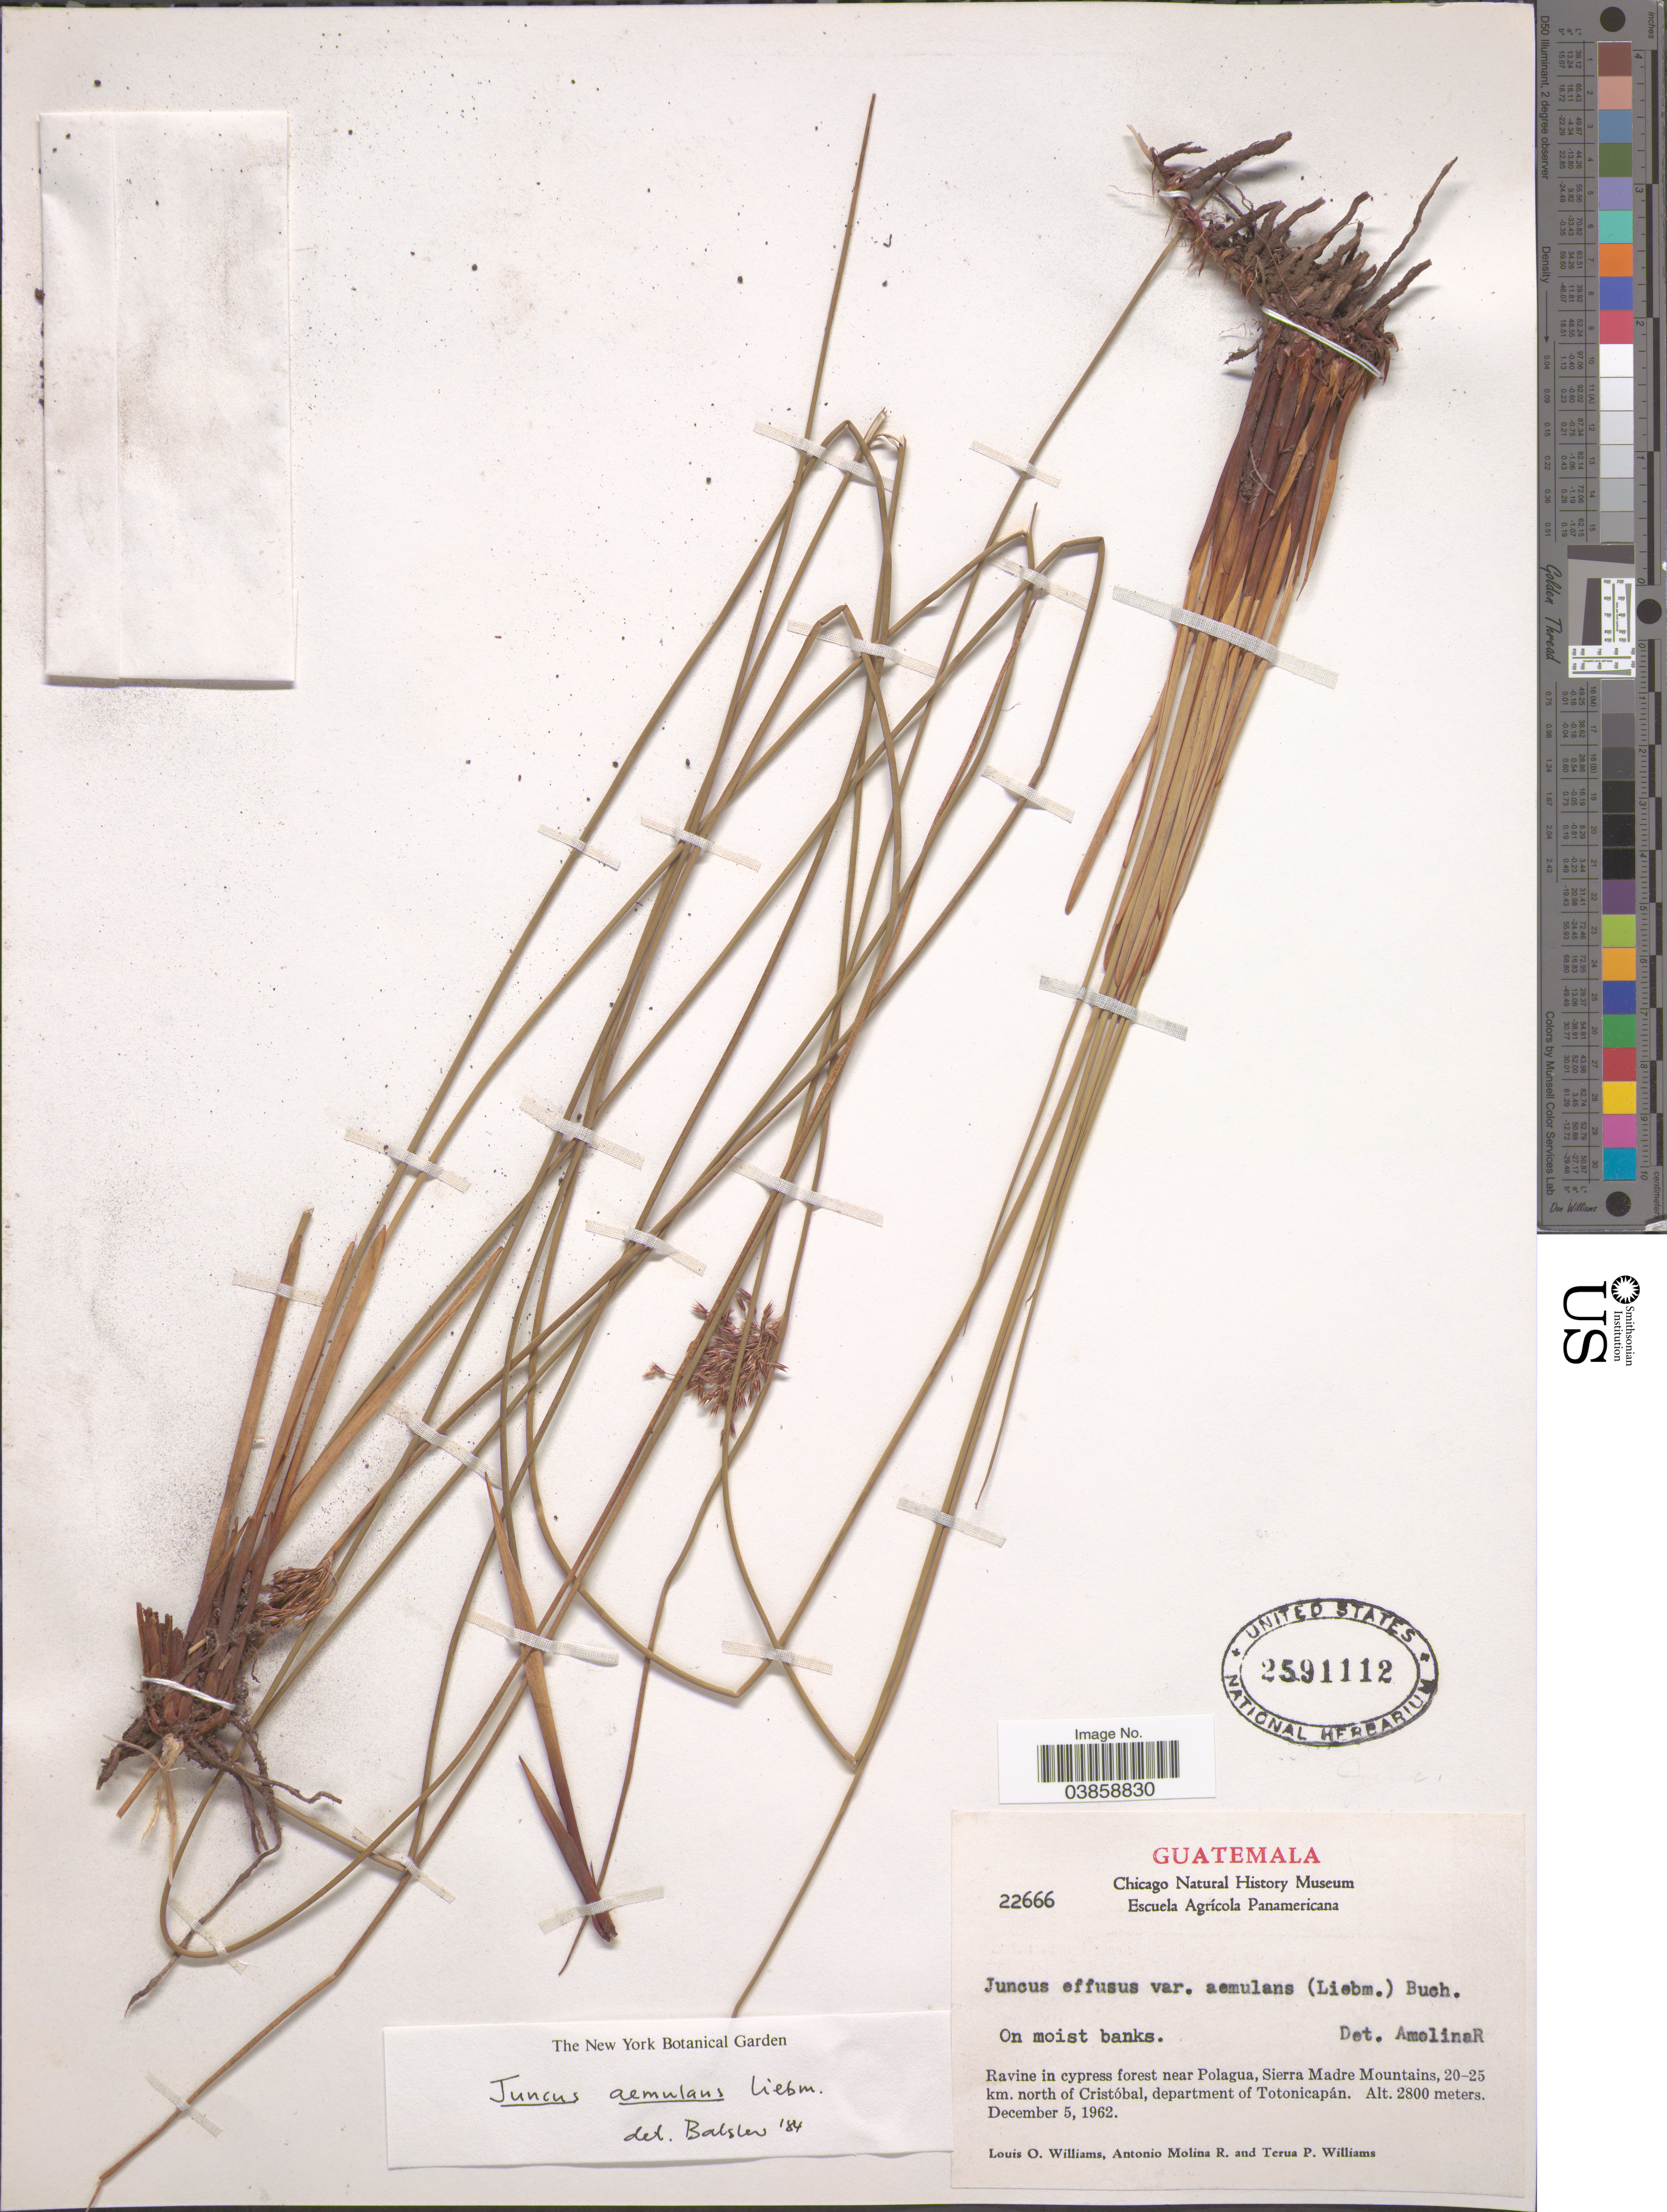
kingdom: Plantae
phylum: Tracheophyta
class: Liliopsida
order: Poales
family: Juncaceae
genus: Juncus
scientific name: Juncus aemulans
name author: Liebm.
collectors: L. O. Williams, A. Molina R. & T. Williams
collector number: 22666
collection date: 1962-12-05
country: Guatemala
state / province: Guatemala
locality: Forest near Polagua, Sierra Madre Mountains, 20-25 km. north of Critóbal, department of Totonicapán.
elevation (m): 2800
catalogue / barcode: US 2591112